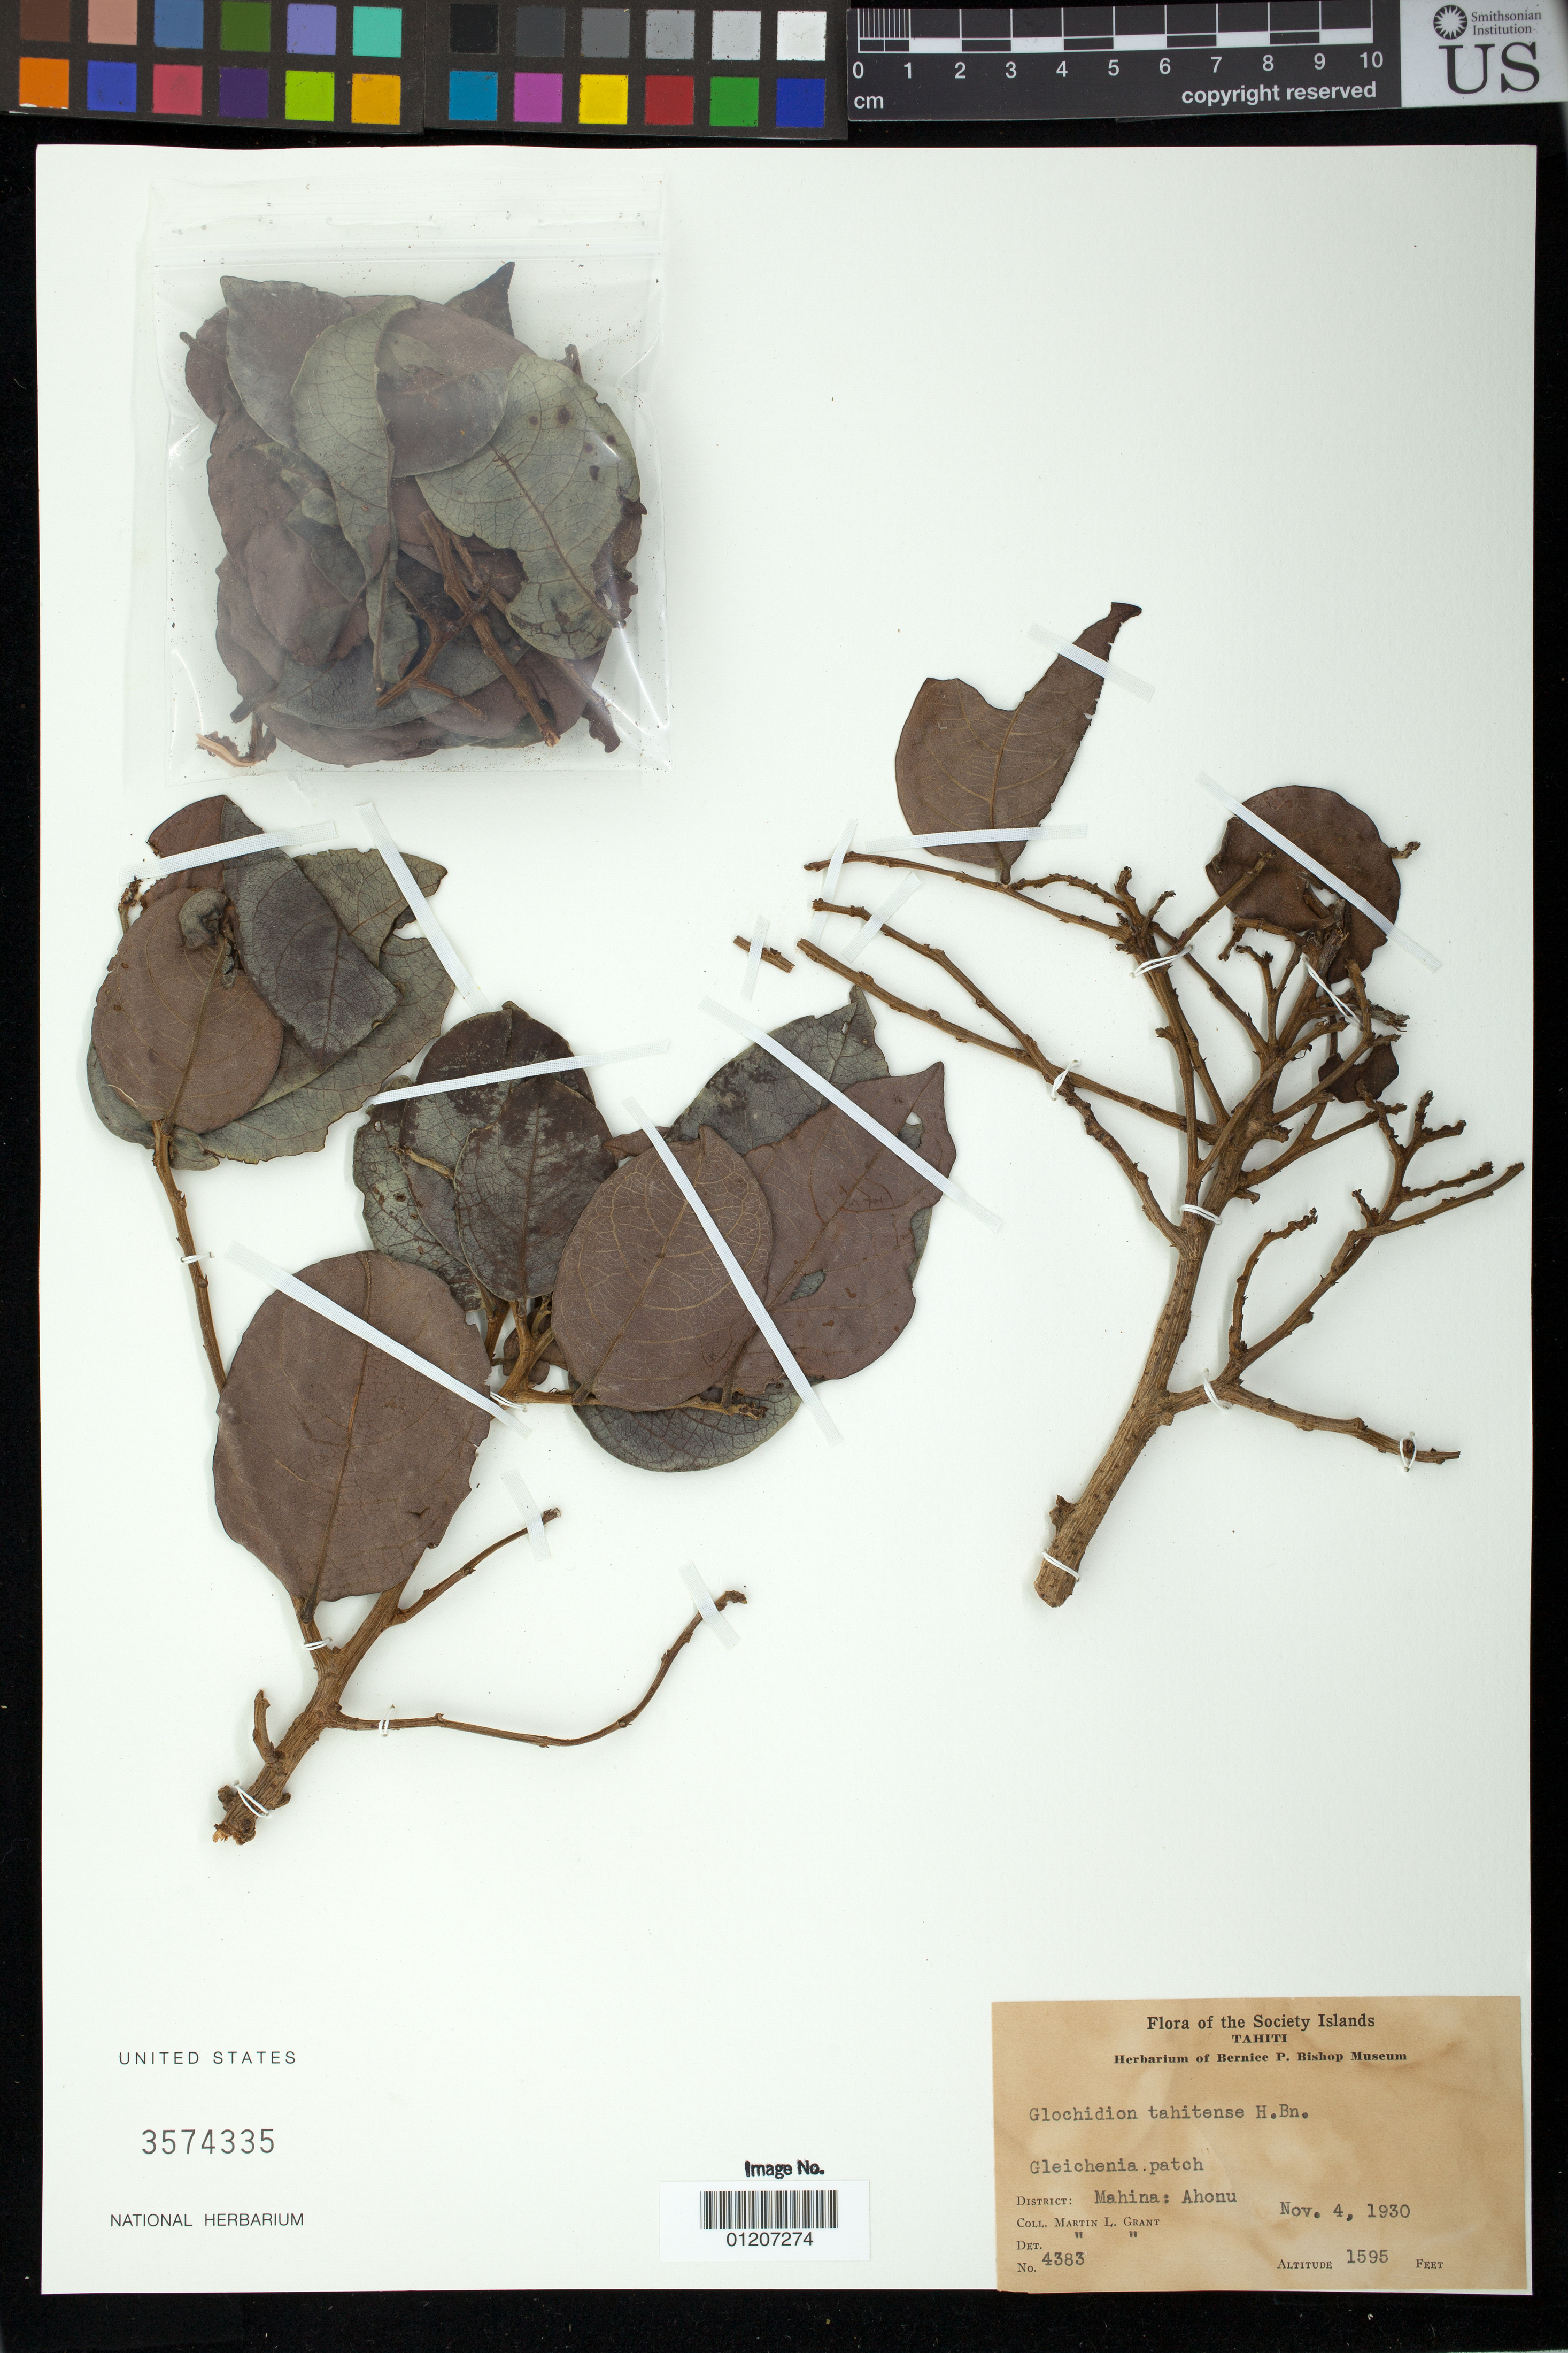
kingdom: Plantae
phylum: Tracheophyta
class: Magnoliopsida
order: Malpighiales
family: Phyllanthaceae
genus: Phyllanthus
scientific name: Phyllanthus taitensis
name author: (Baill. ex Müll. Arg.) Müll. Arg.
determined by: Wagner, W. L., (BOT), Smithsonian Institution - National Museum of Natural History (UNITED STATES)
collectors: M. L. Grant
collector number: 4383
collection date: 1930-11-04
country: French Polynesia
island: Tahiti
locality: Mahina: Ahonu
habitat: Cliechina patch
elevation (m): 486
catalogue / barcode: US 3574335